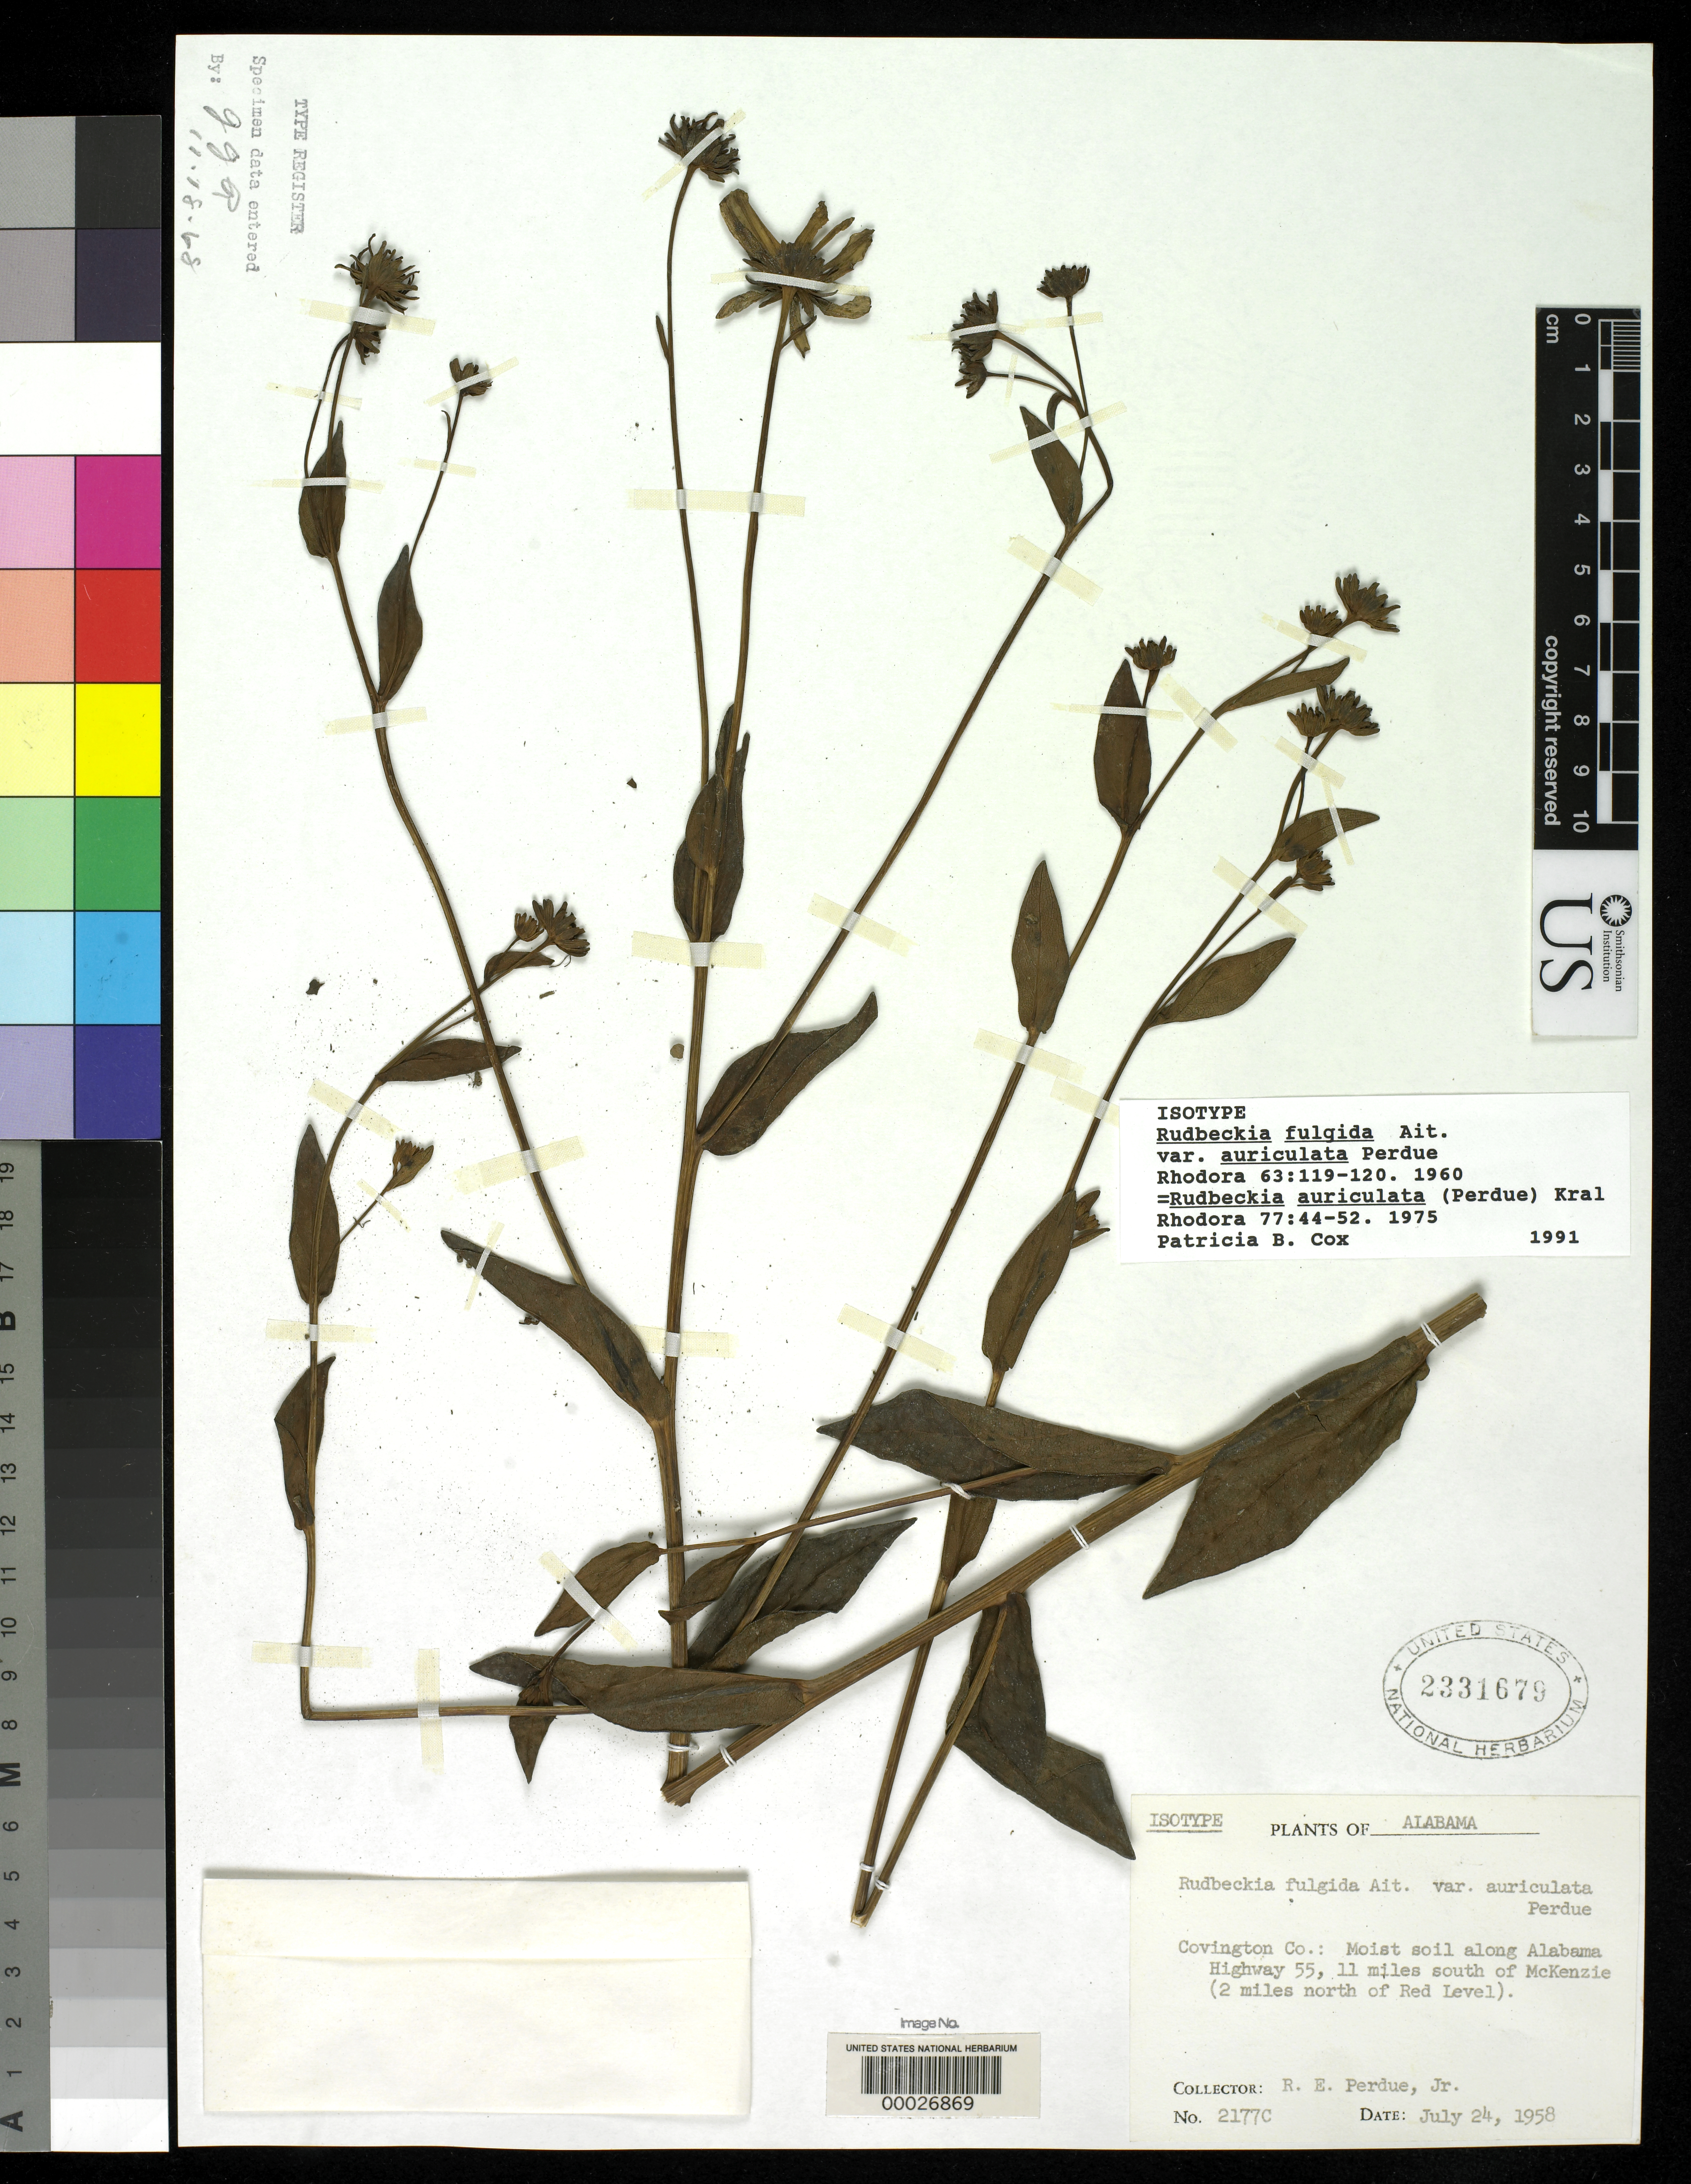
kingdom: Plantae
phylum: Tracheophyta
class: Magnoliopsida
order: Asterales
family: Asteraceae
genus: Rudbeckia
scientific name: Rudbeckia fulgida var. auriculata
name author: Perdue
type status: Isotype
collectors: R. E. Perdue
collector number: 21770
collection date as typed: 24 Jul 1958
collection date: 1958-07-24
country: United States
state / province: Alabama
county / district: Covington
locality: Along Alabama Hwy 55, 11 mi S of McKenzie, 2 mi N of Red Level.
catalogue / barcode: US 2331679